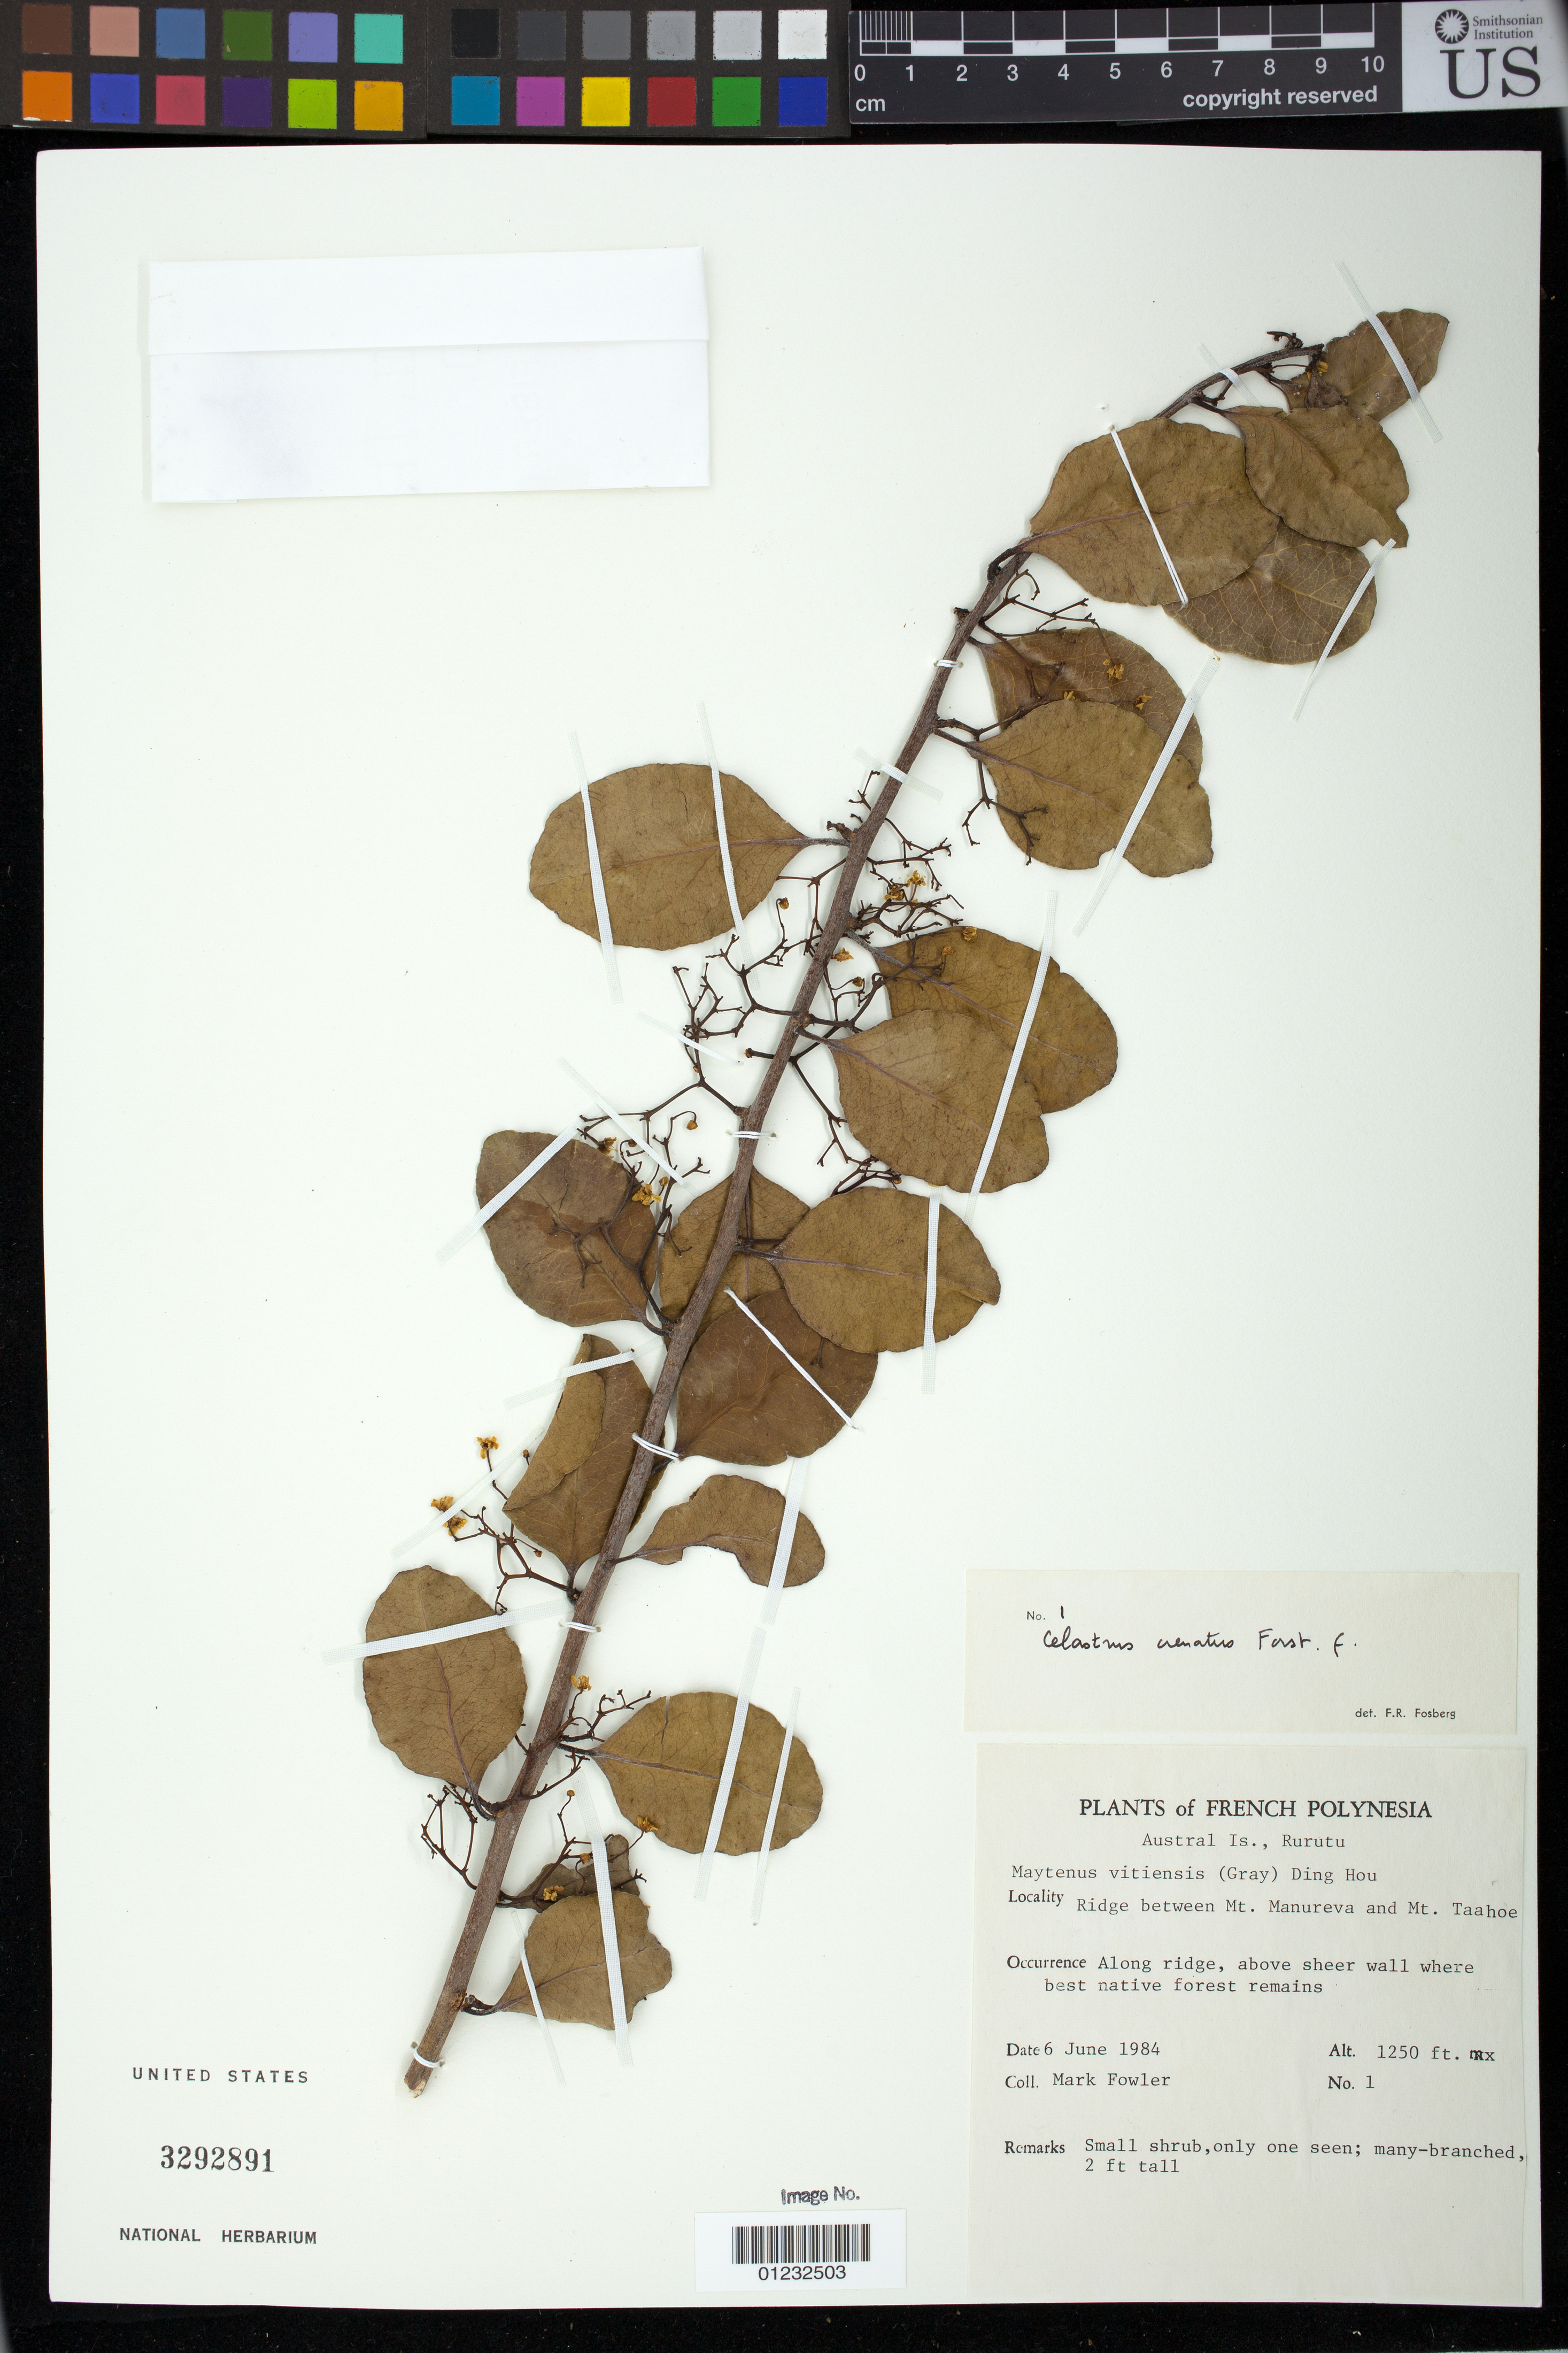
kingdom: Plantae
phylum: Tracheophyta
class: Magnoliopsida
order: Celastrales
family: Celastraceae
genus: Gymnosporia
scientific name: Gymnosporia vitiensis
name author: Seem.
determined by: Wagner, W. L., (BOT), Smithsonian Institution - National Museum of Natural History (UNITED STATES)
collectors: M. Fowler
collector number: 1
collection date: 1984-06-06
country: French Polynesia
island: Rurutu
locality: ridge between Mt. Manureva and Mt. Taahoe.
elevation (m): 381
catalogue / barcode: US 3292891